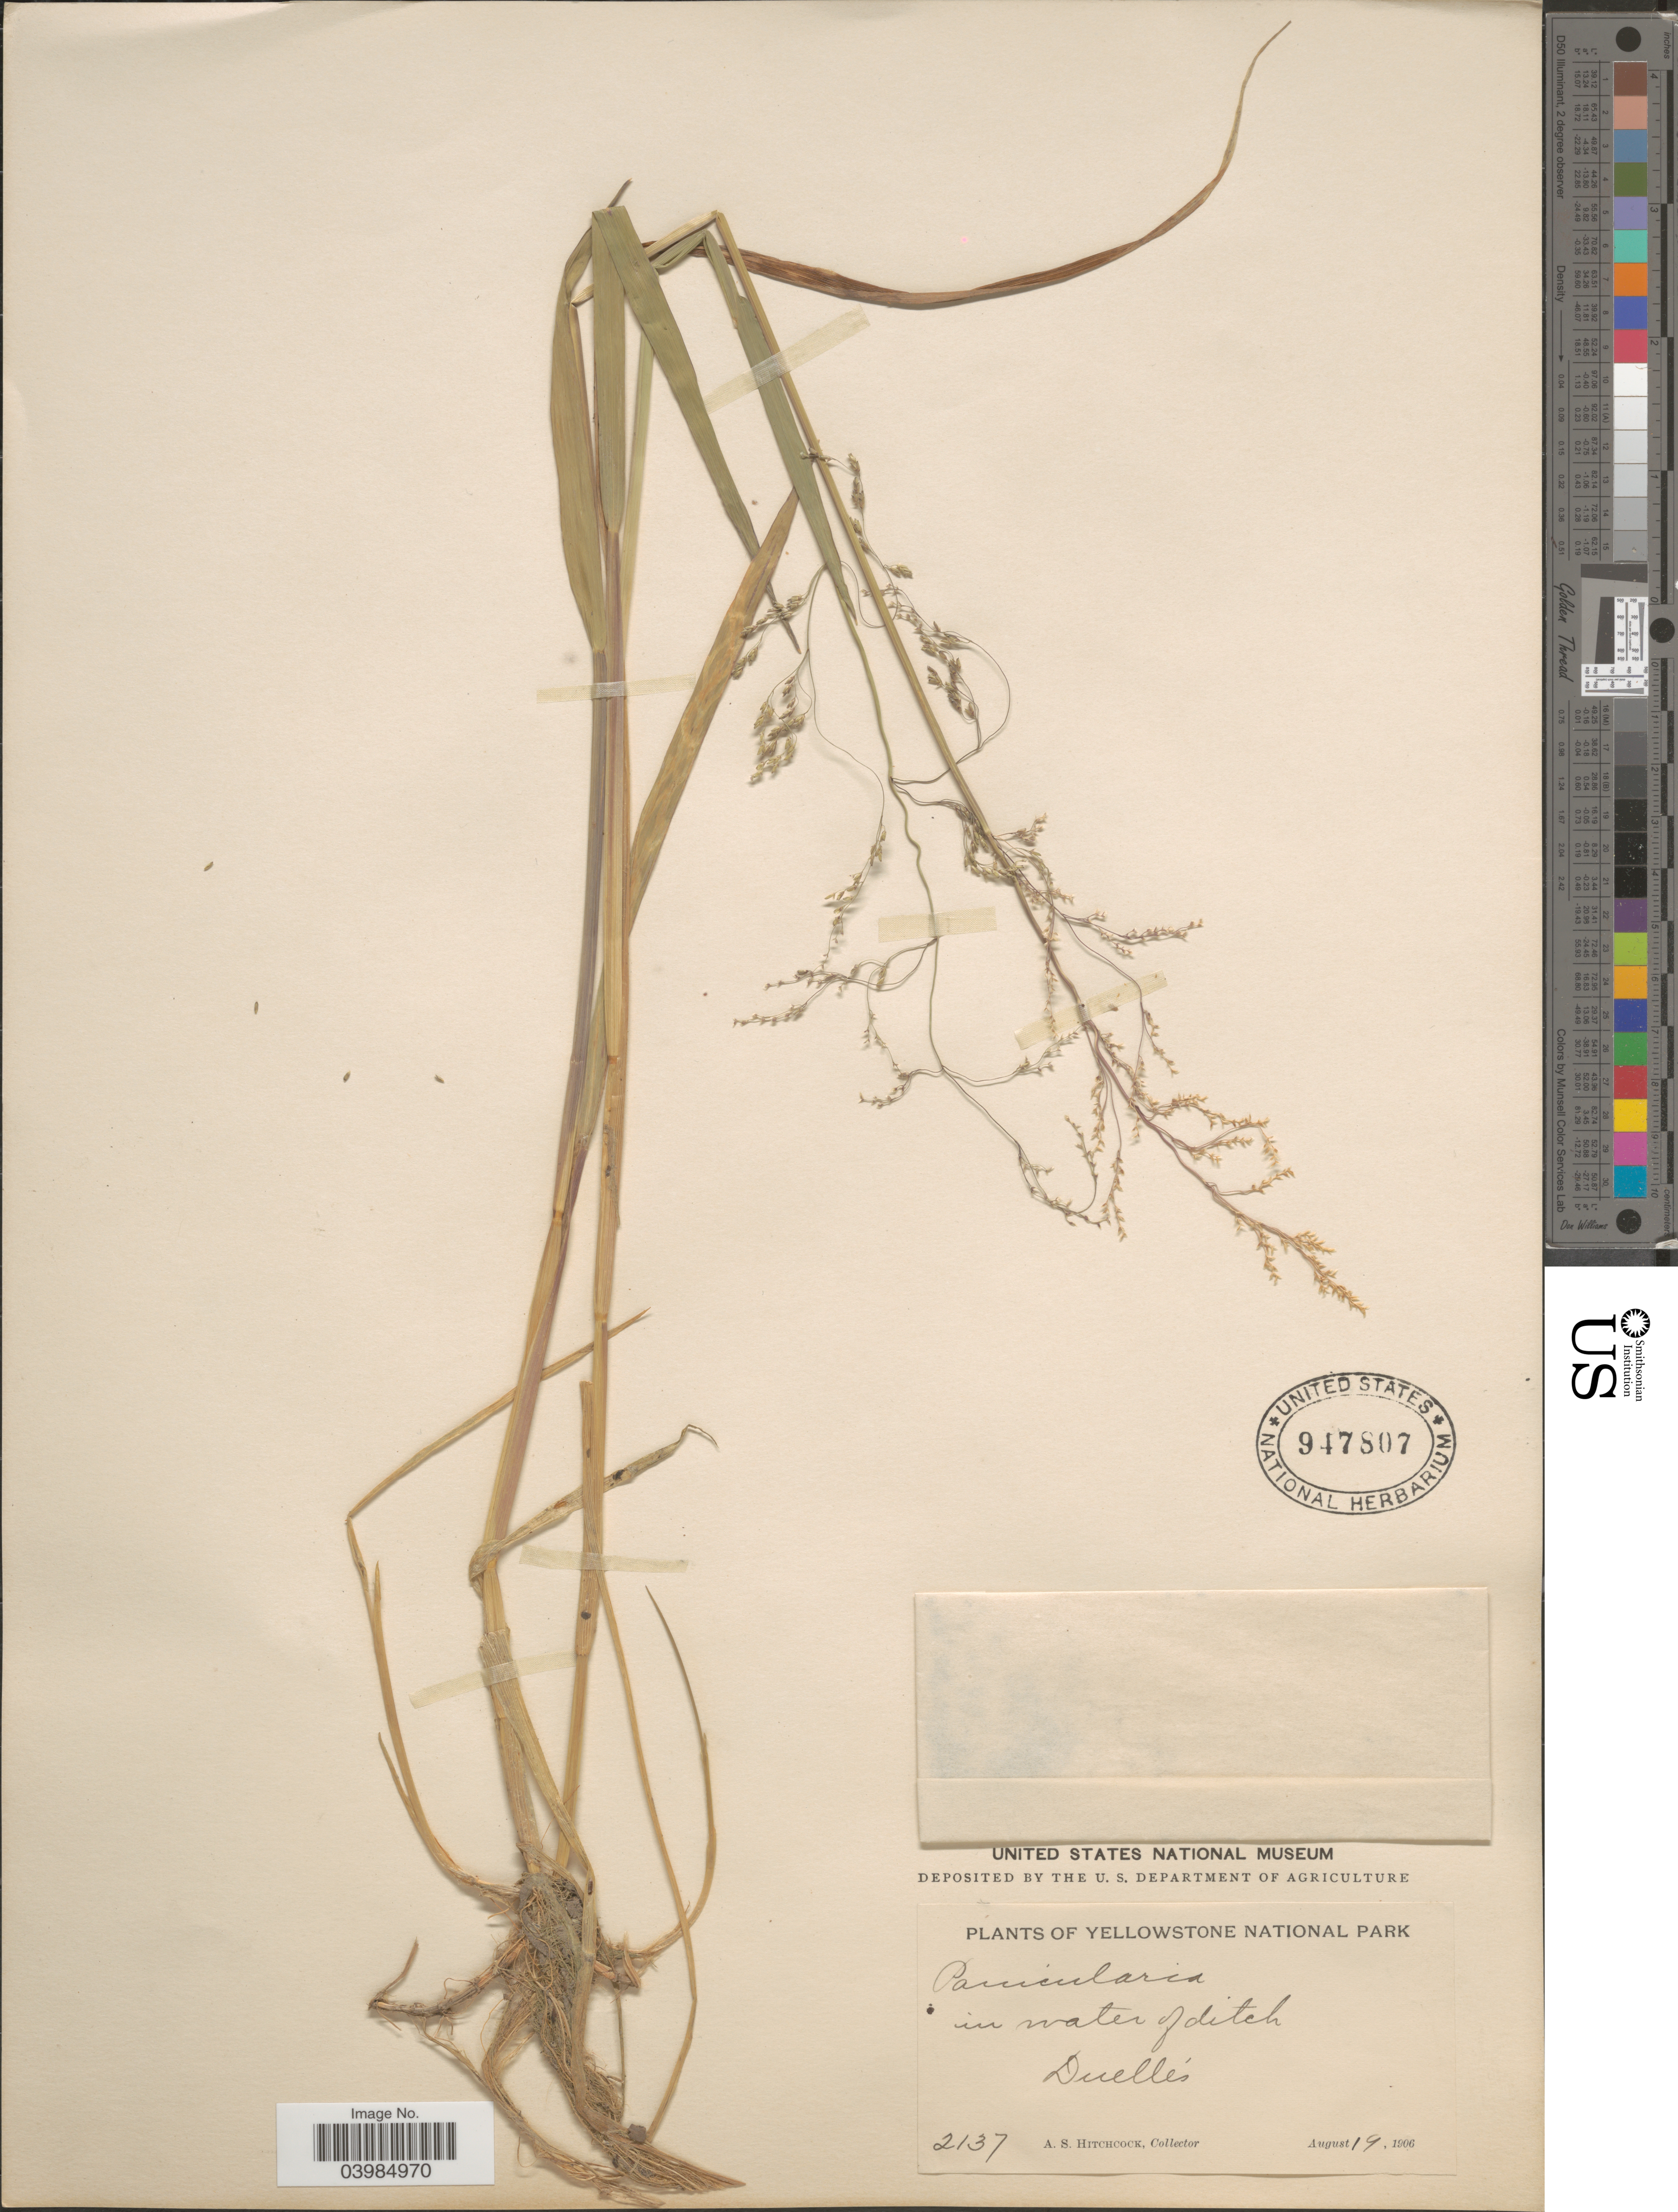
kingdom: Plantae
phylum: Tracheophyta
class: Liliopsida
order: Poales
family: Poaceae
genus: Glyceria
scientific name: Glyceria sp.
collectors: A. S. Hitchcock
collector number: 2137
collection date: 1906-08-19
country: United States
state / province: Wyoming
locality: Yellowstone National Park. Duelle's.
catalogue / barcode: US 947807